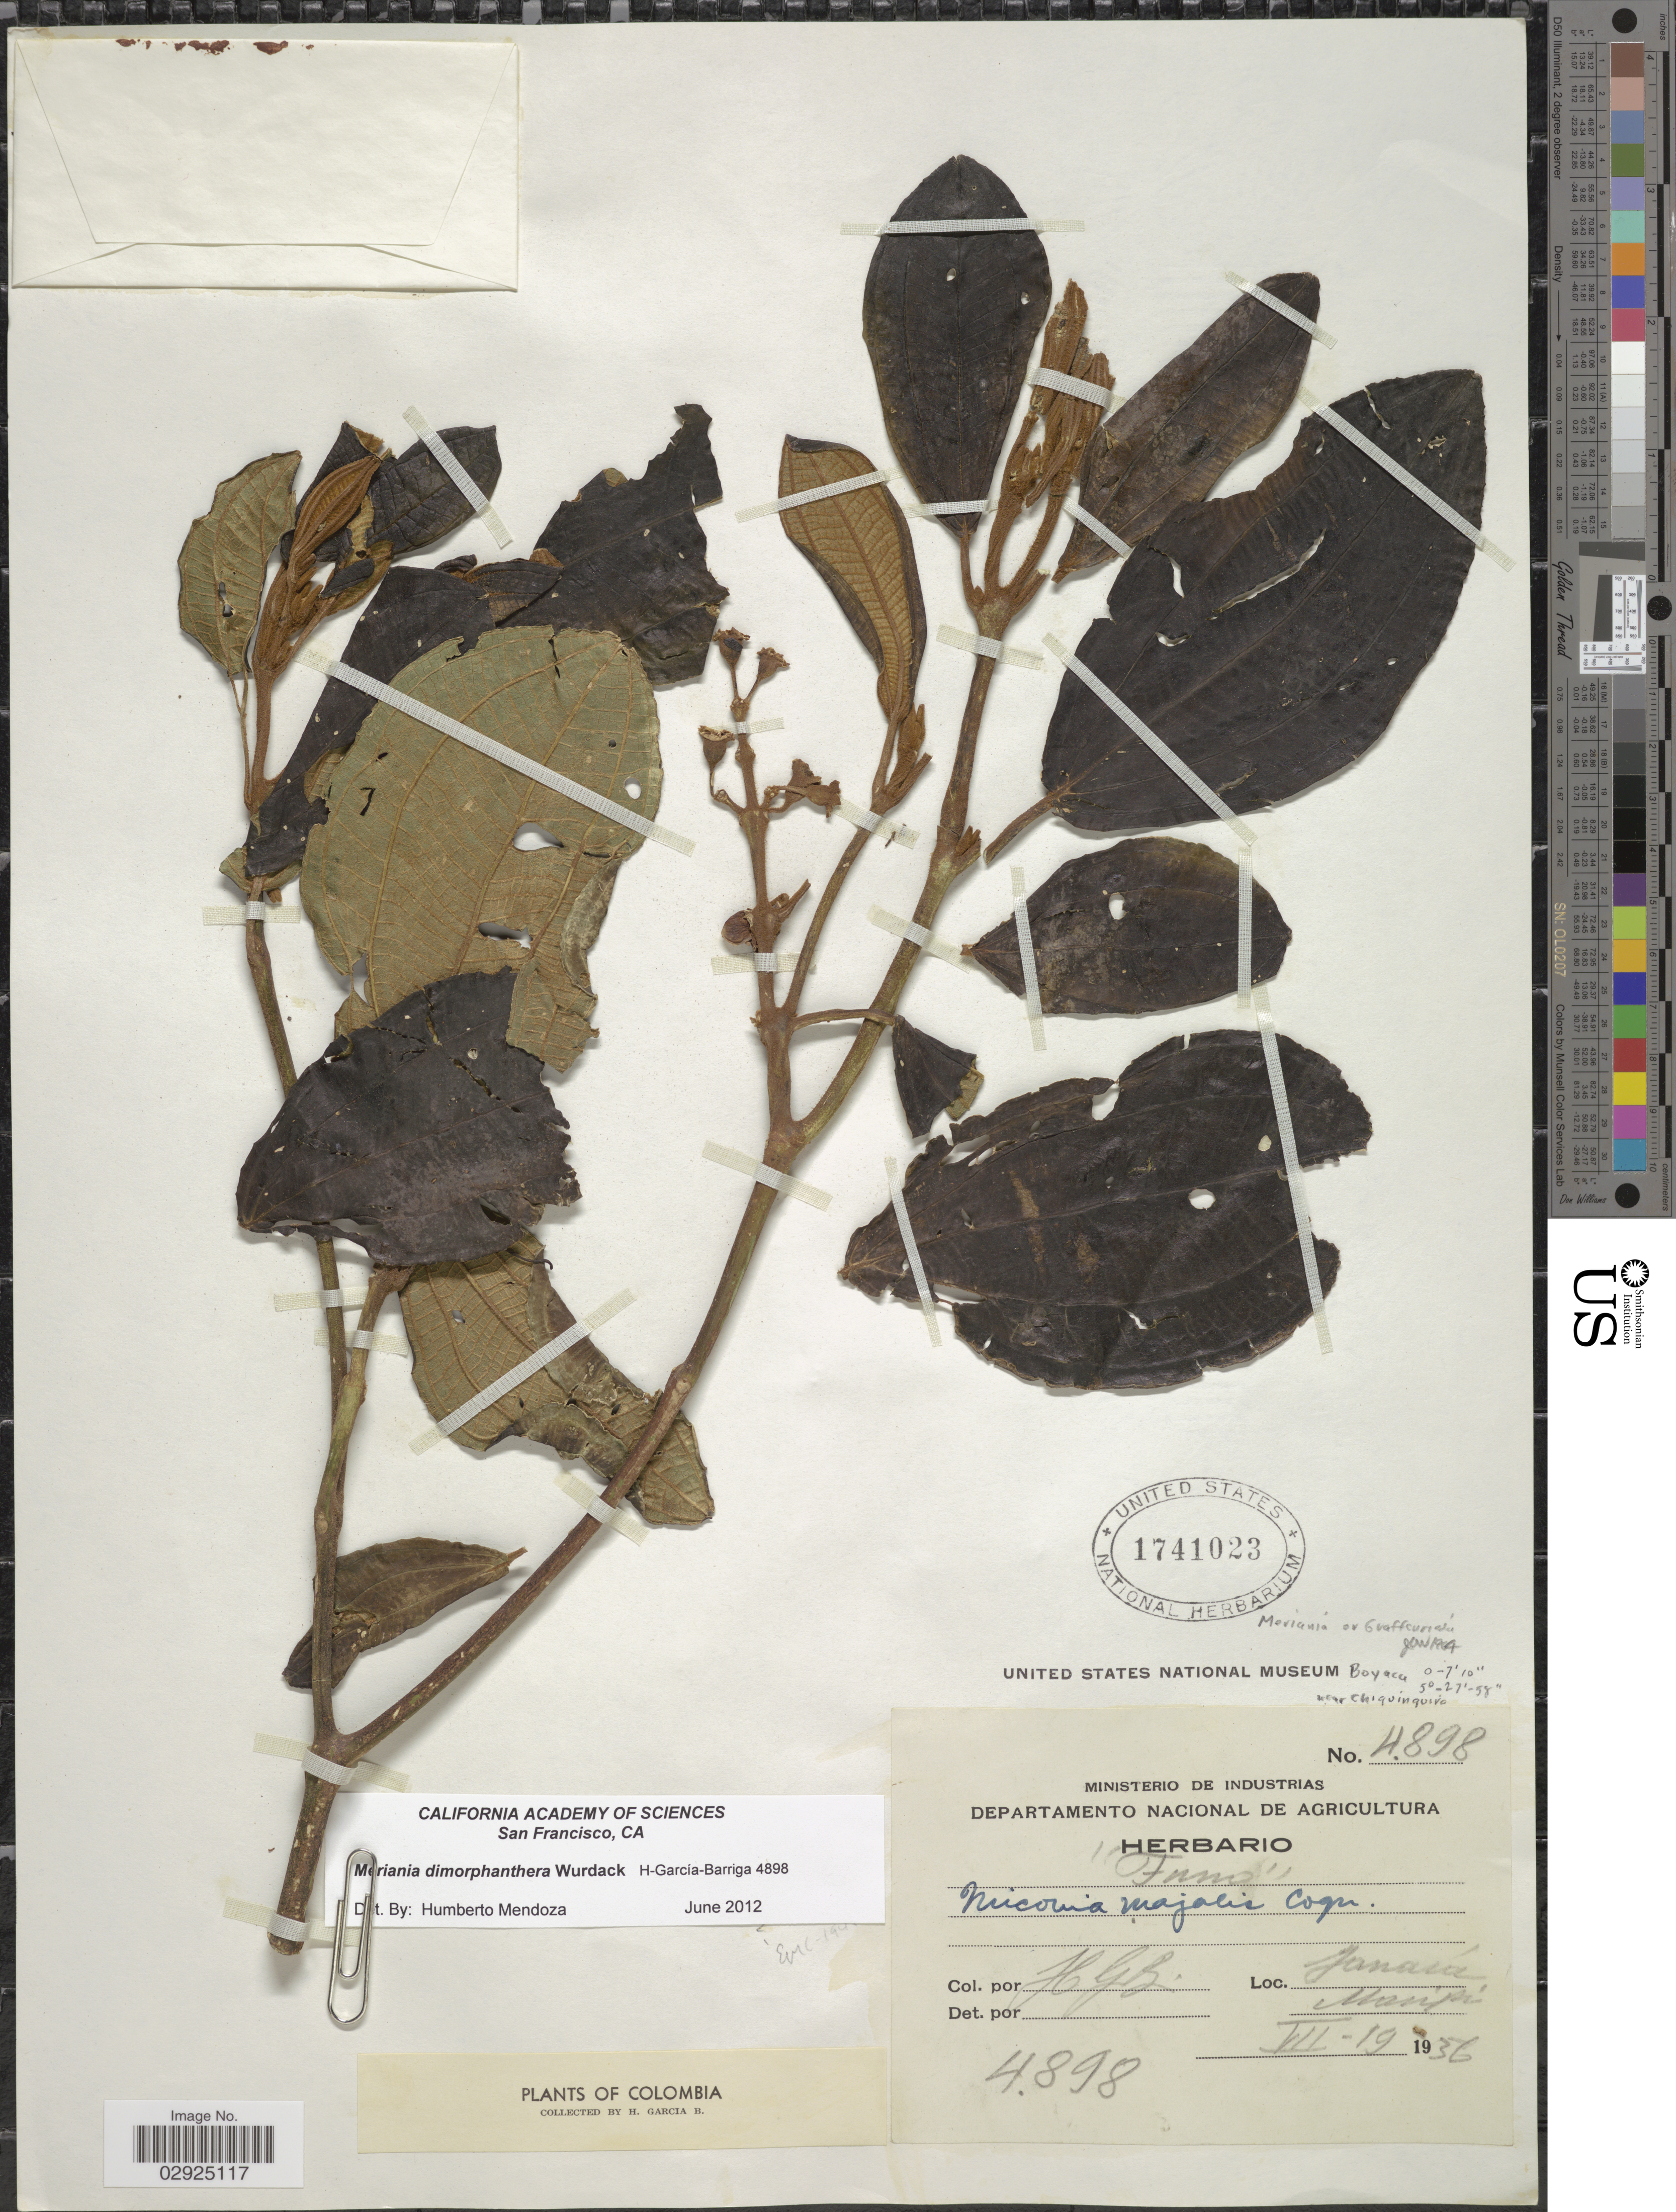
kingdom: Plantae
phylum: Tracheophyta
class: Magnoliopsida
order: Myrtales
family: Melastomataceae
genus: Meriania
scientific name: Meriania dimorphanthera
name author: Wurdack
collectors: H. García B.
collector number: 4898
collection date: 1936-07-19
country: Colombia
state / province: Boyacá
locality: Near Chiquinquire, Janacá [interpreted], Maripí.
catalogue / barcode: US 1741023